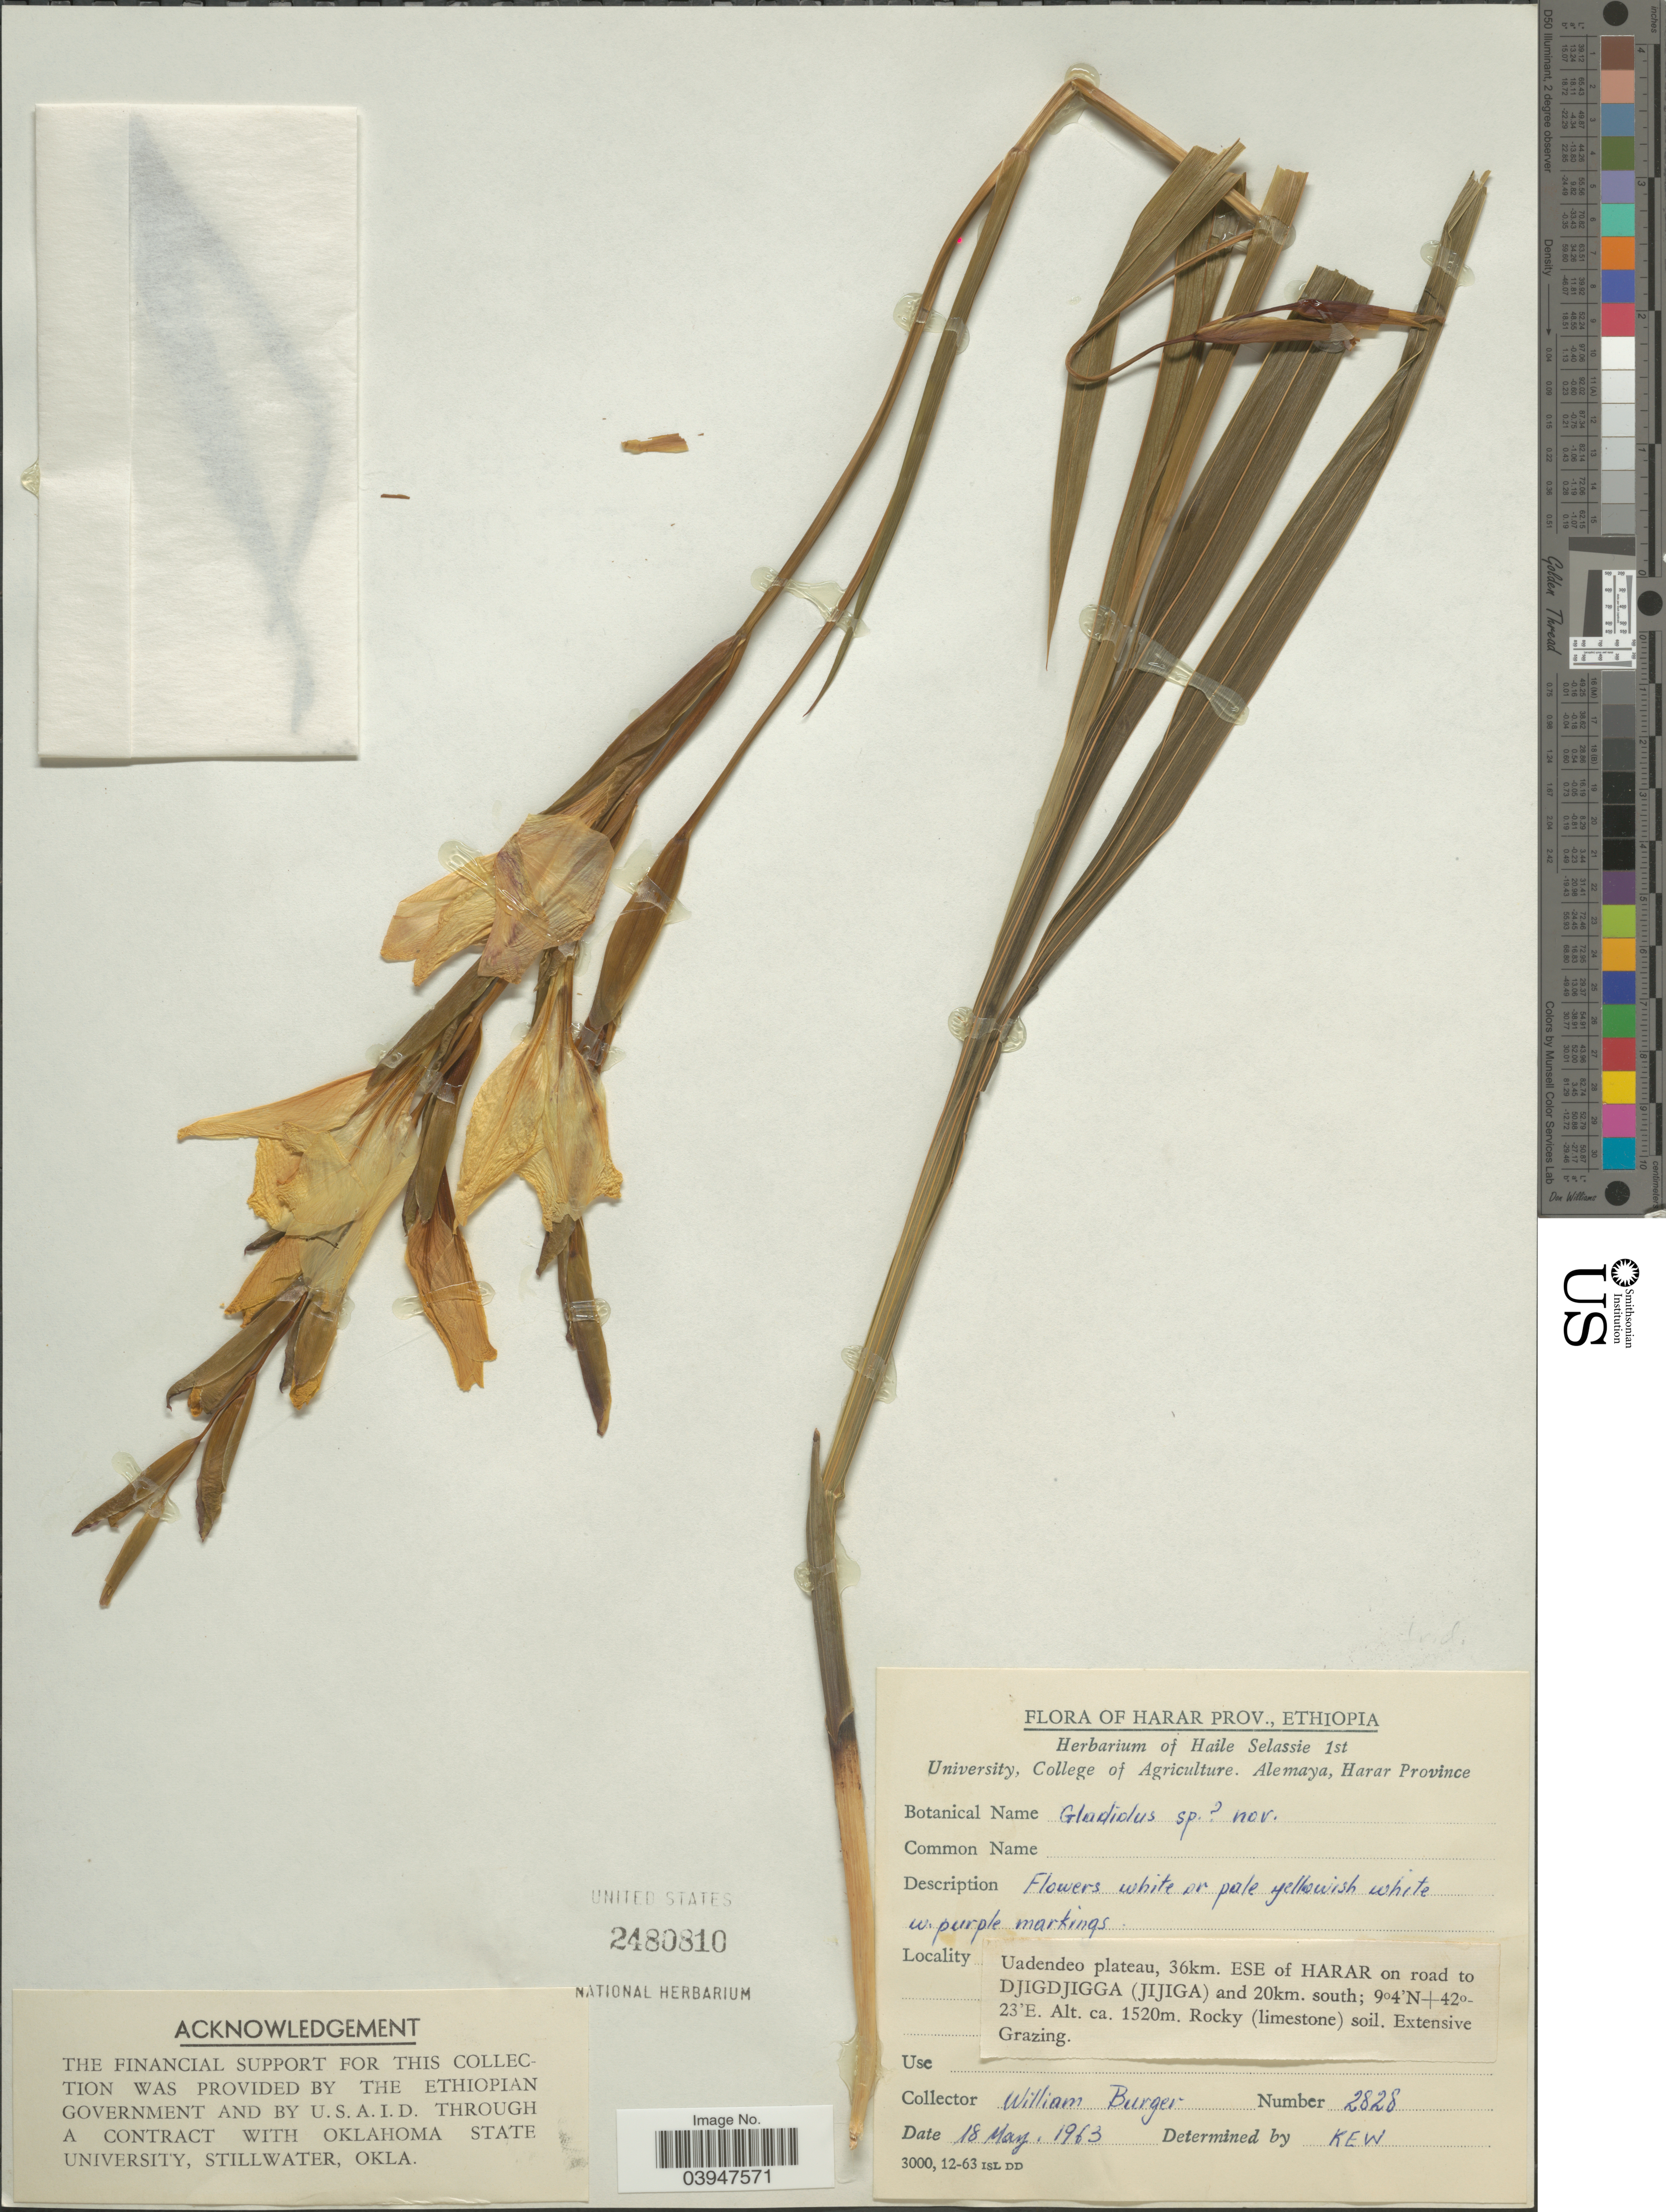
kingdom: Plantae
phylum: Tracheophyta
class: Liliopsida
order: Asparagales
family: Iridaceae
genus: Gladiolus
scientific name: Gladiolus sp.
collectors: W. Burger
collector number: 2828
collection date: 1963-05-18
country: Ethiopia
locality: Harar Prov. Uadendeo plateau, 36km. ESE of Harar on road to Djigdjigga (Jijiga) and 20km. south.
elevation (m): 1520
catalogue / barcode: US 2480810